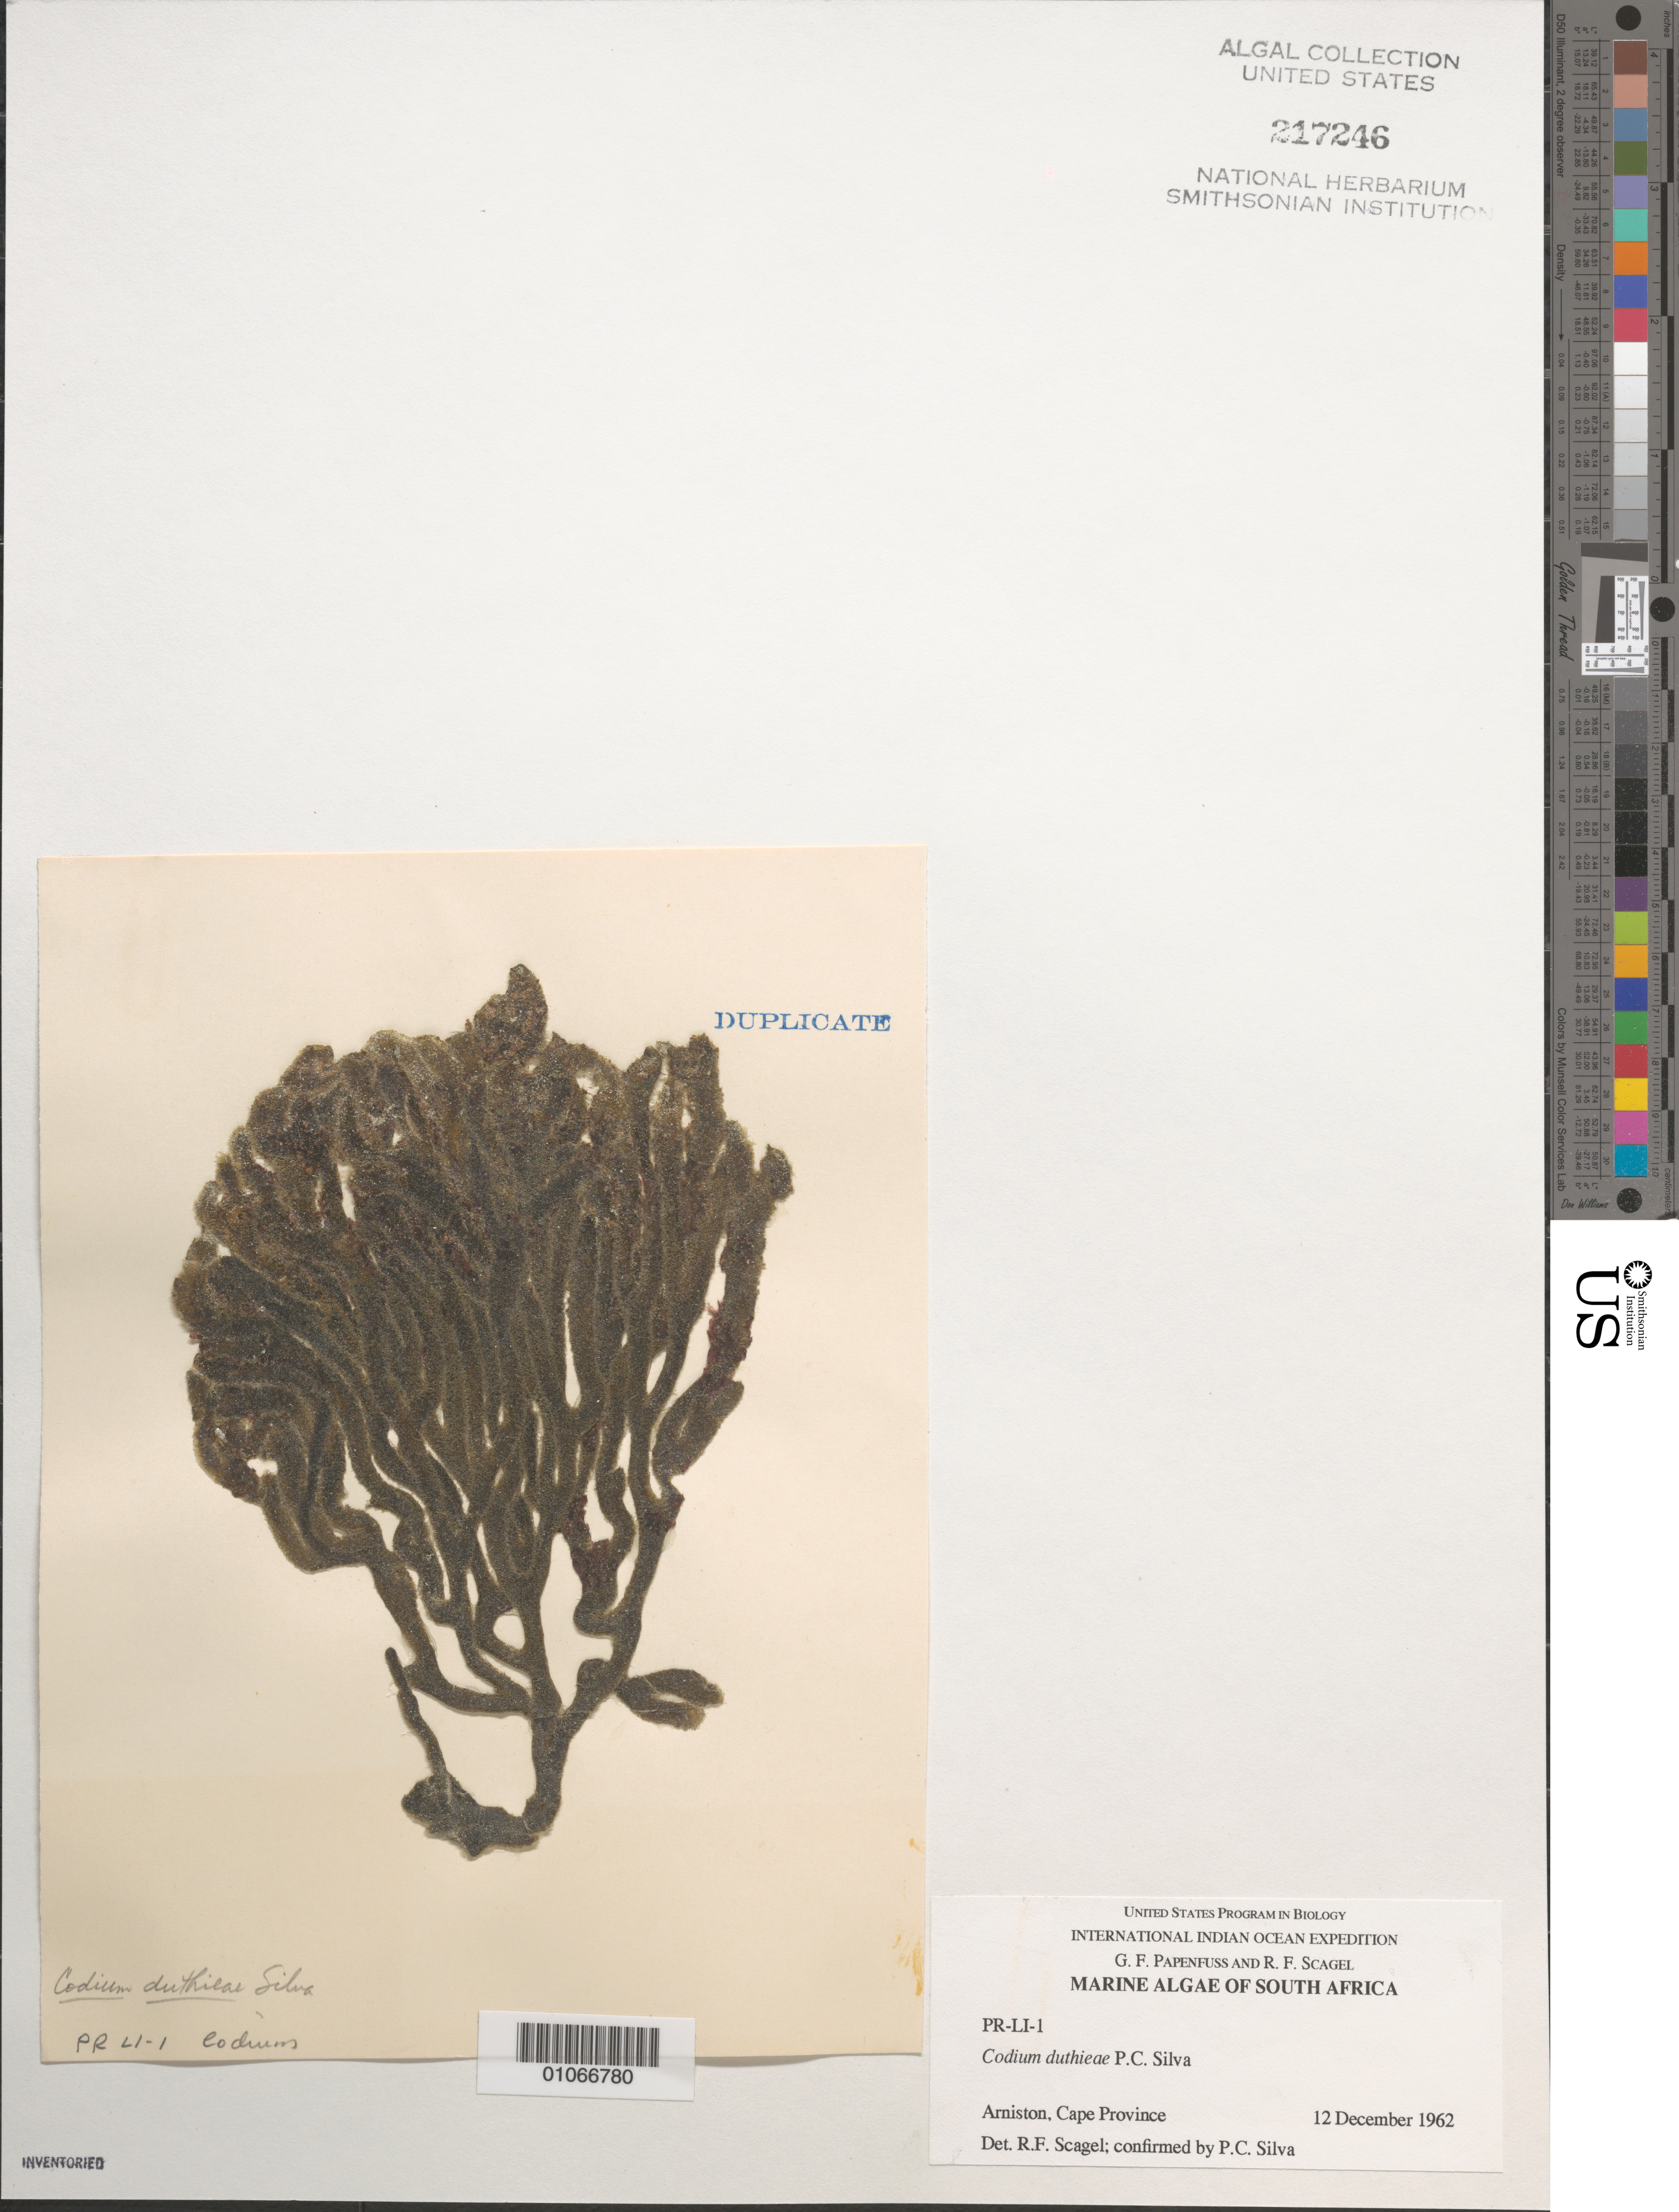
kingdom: Plantae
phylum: Chlorophyta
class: Ulvophyceae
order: Bryopsidales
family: Codiaceae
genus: Codium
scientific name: Codium duthieae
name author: P.C. Silva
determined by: Scagel, R. F.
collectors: G. Papenfuss & R. F. Scagel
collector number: PR-LI-1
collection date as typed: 12 Dec 1962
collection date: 1962-12-12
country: South Africa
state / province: Western Cape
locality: Arniston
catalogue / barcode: US 217246